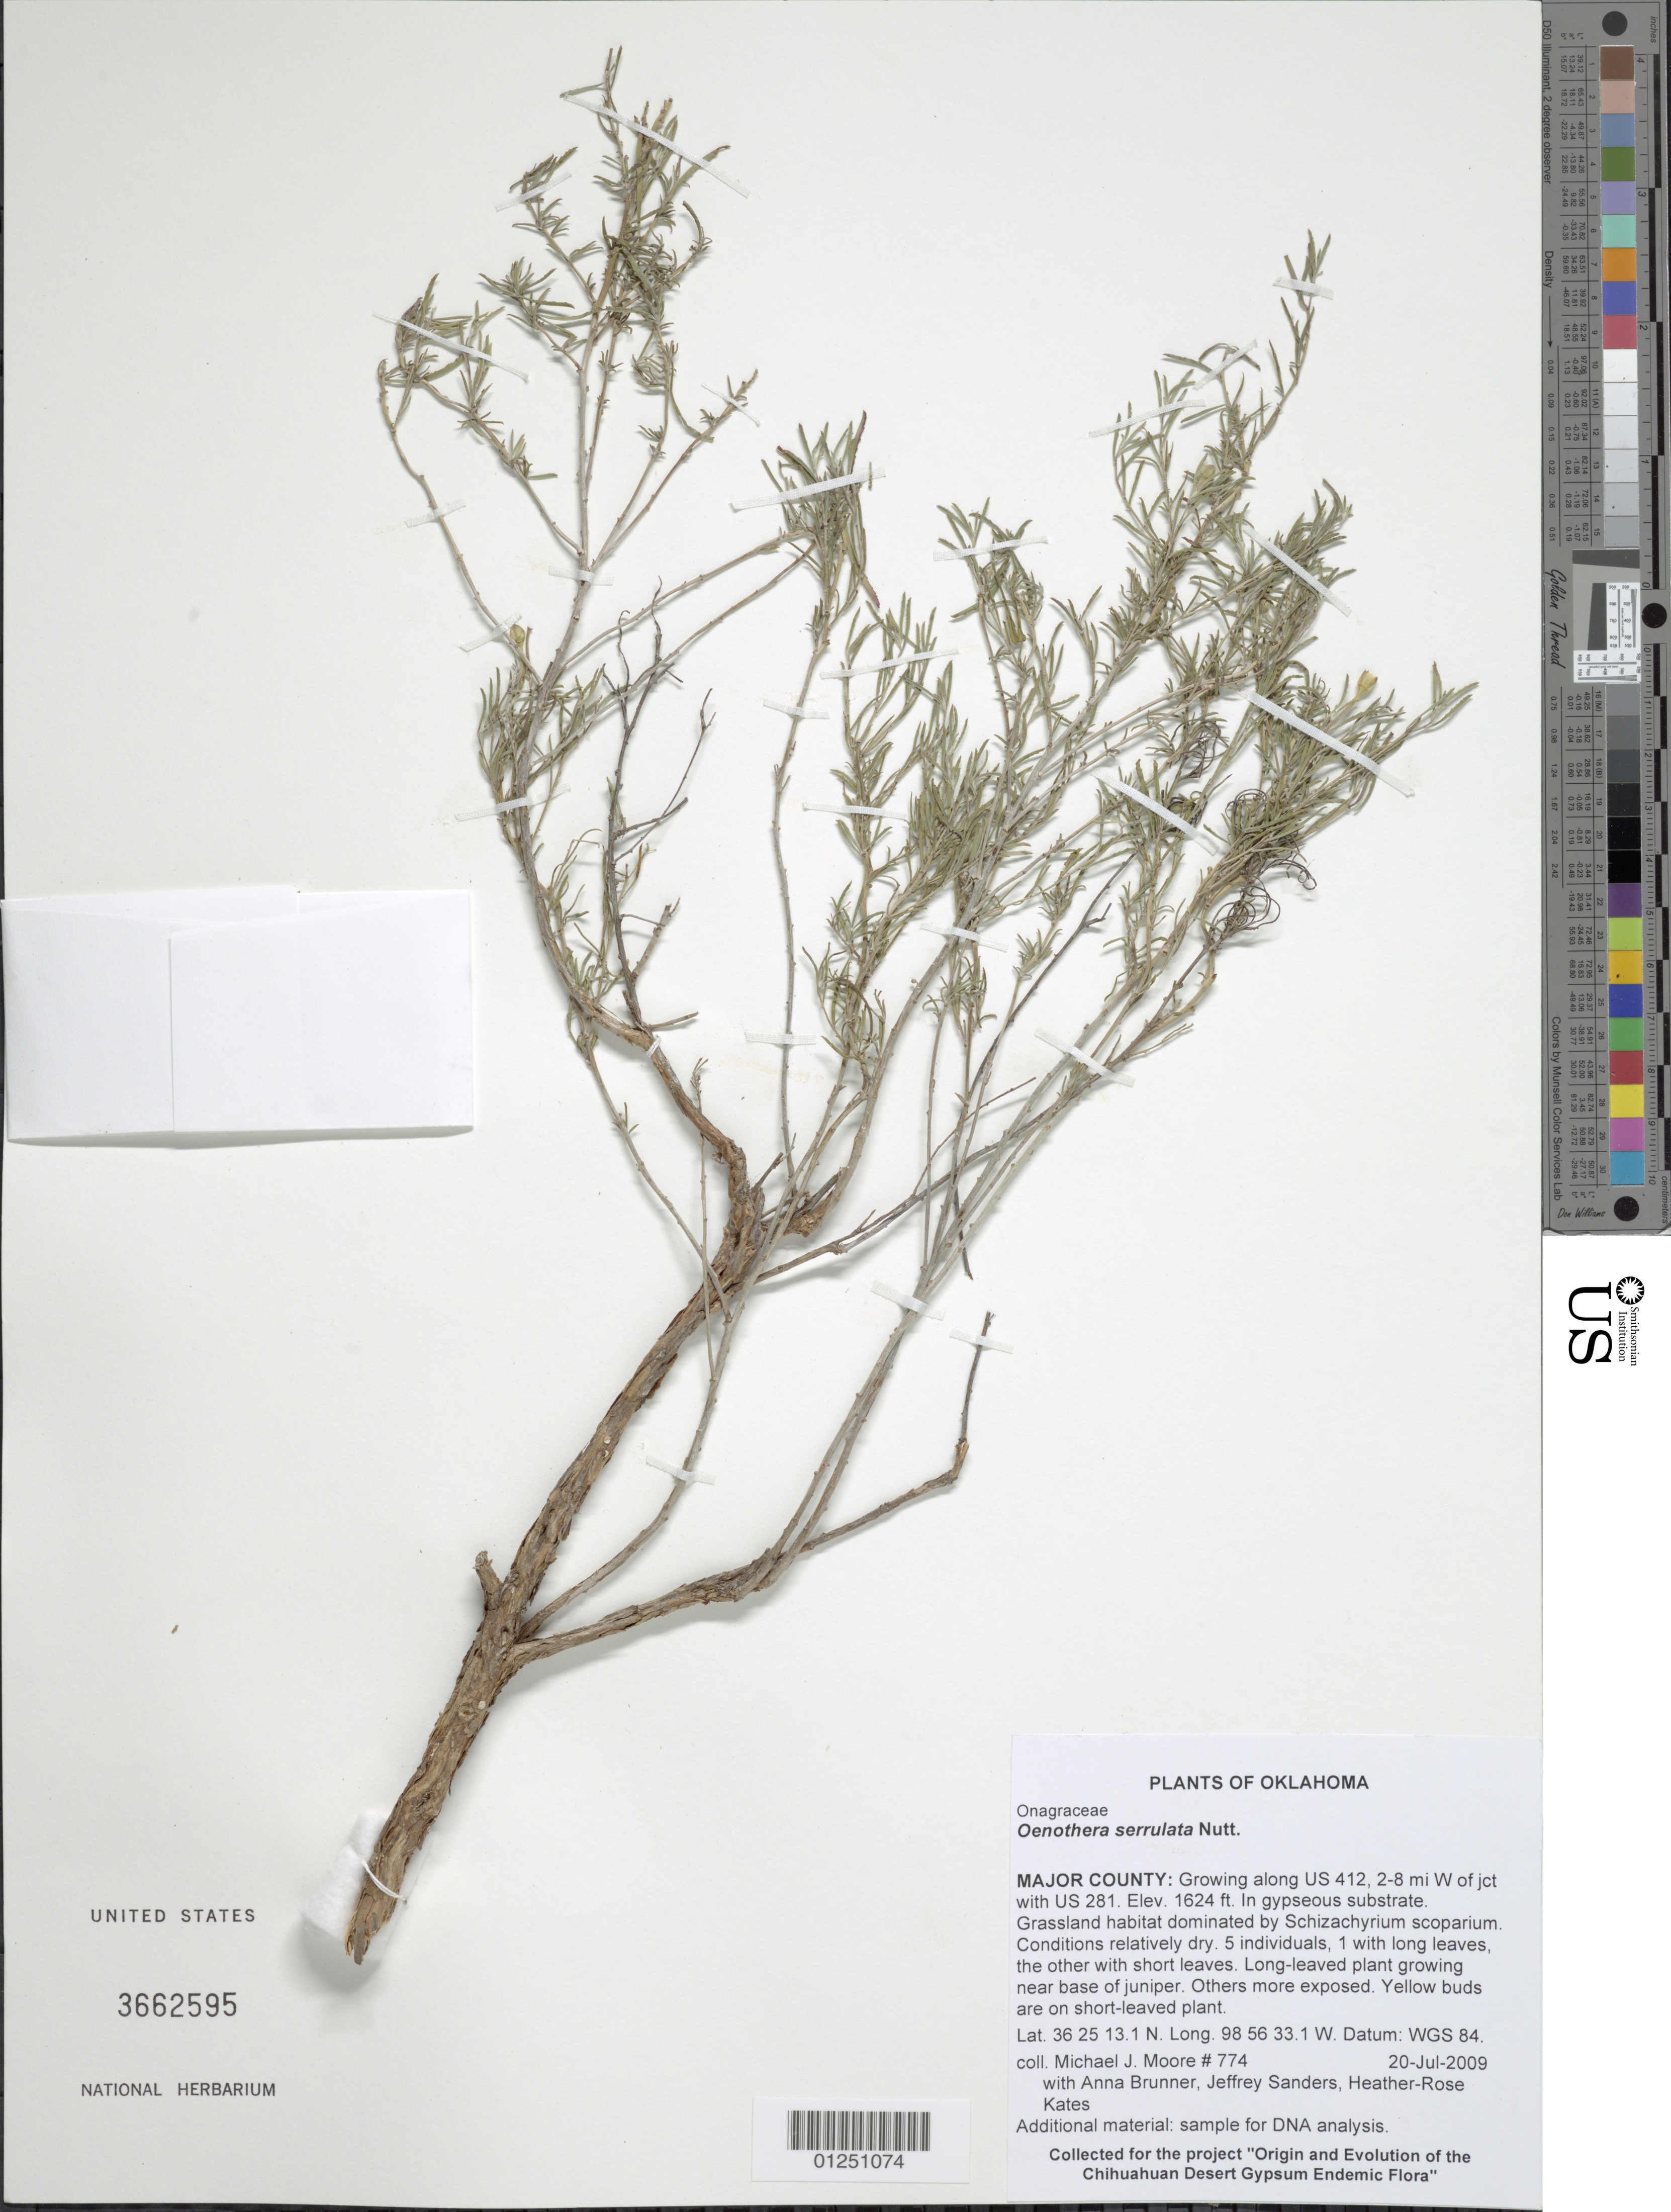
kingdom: Plantae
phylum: Tracheophyta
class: Magnoliopsida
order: Myrtales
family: Onagraceae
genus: Oenothera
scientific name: Oenothera serrulata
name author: Nutt.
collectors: M. J. Moore, A. Brunner, J. Sanders & H.-R. Kates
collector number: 774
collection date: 2005-07-19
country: United States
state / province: Oklahoma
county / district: Major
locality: Growing along US 412, 2-8 mi W of jct with US 281.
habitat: In gypseous substrate. Grassland habitat dominated by Schizachyrium scoparium. Conditions relatively dry.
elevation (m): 495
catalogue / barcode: US 3662595